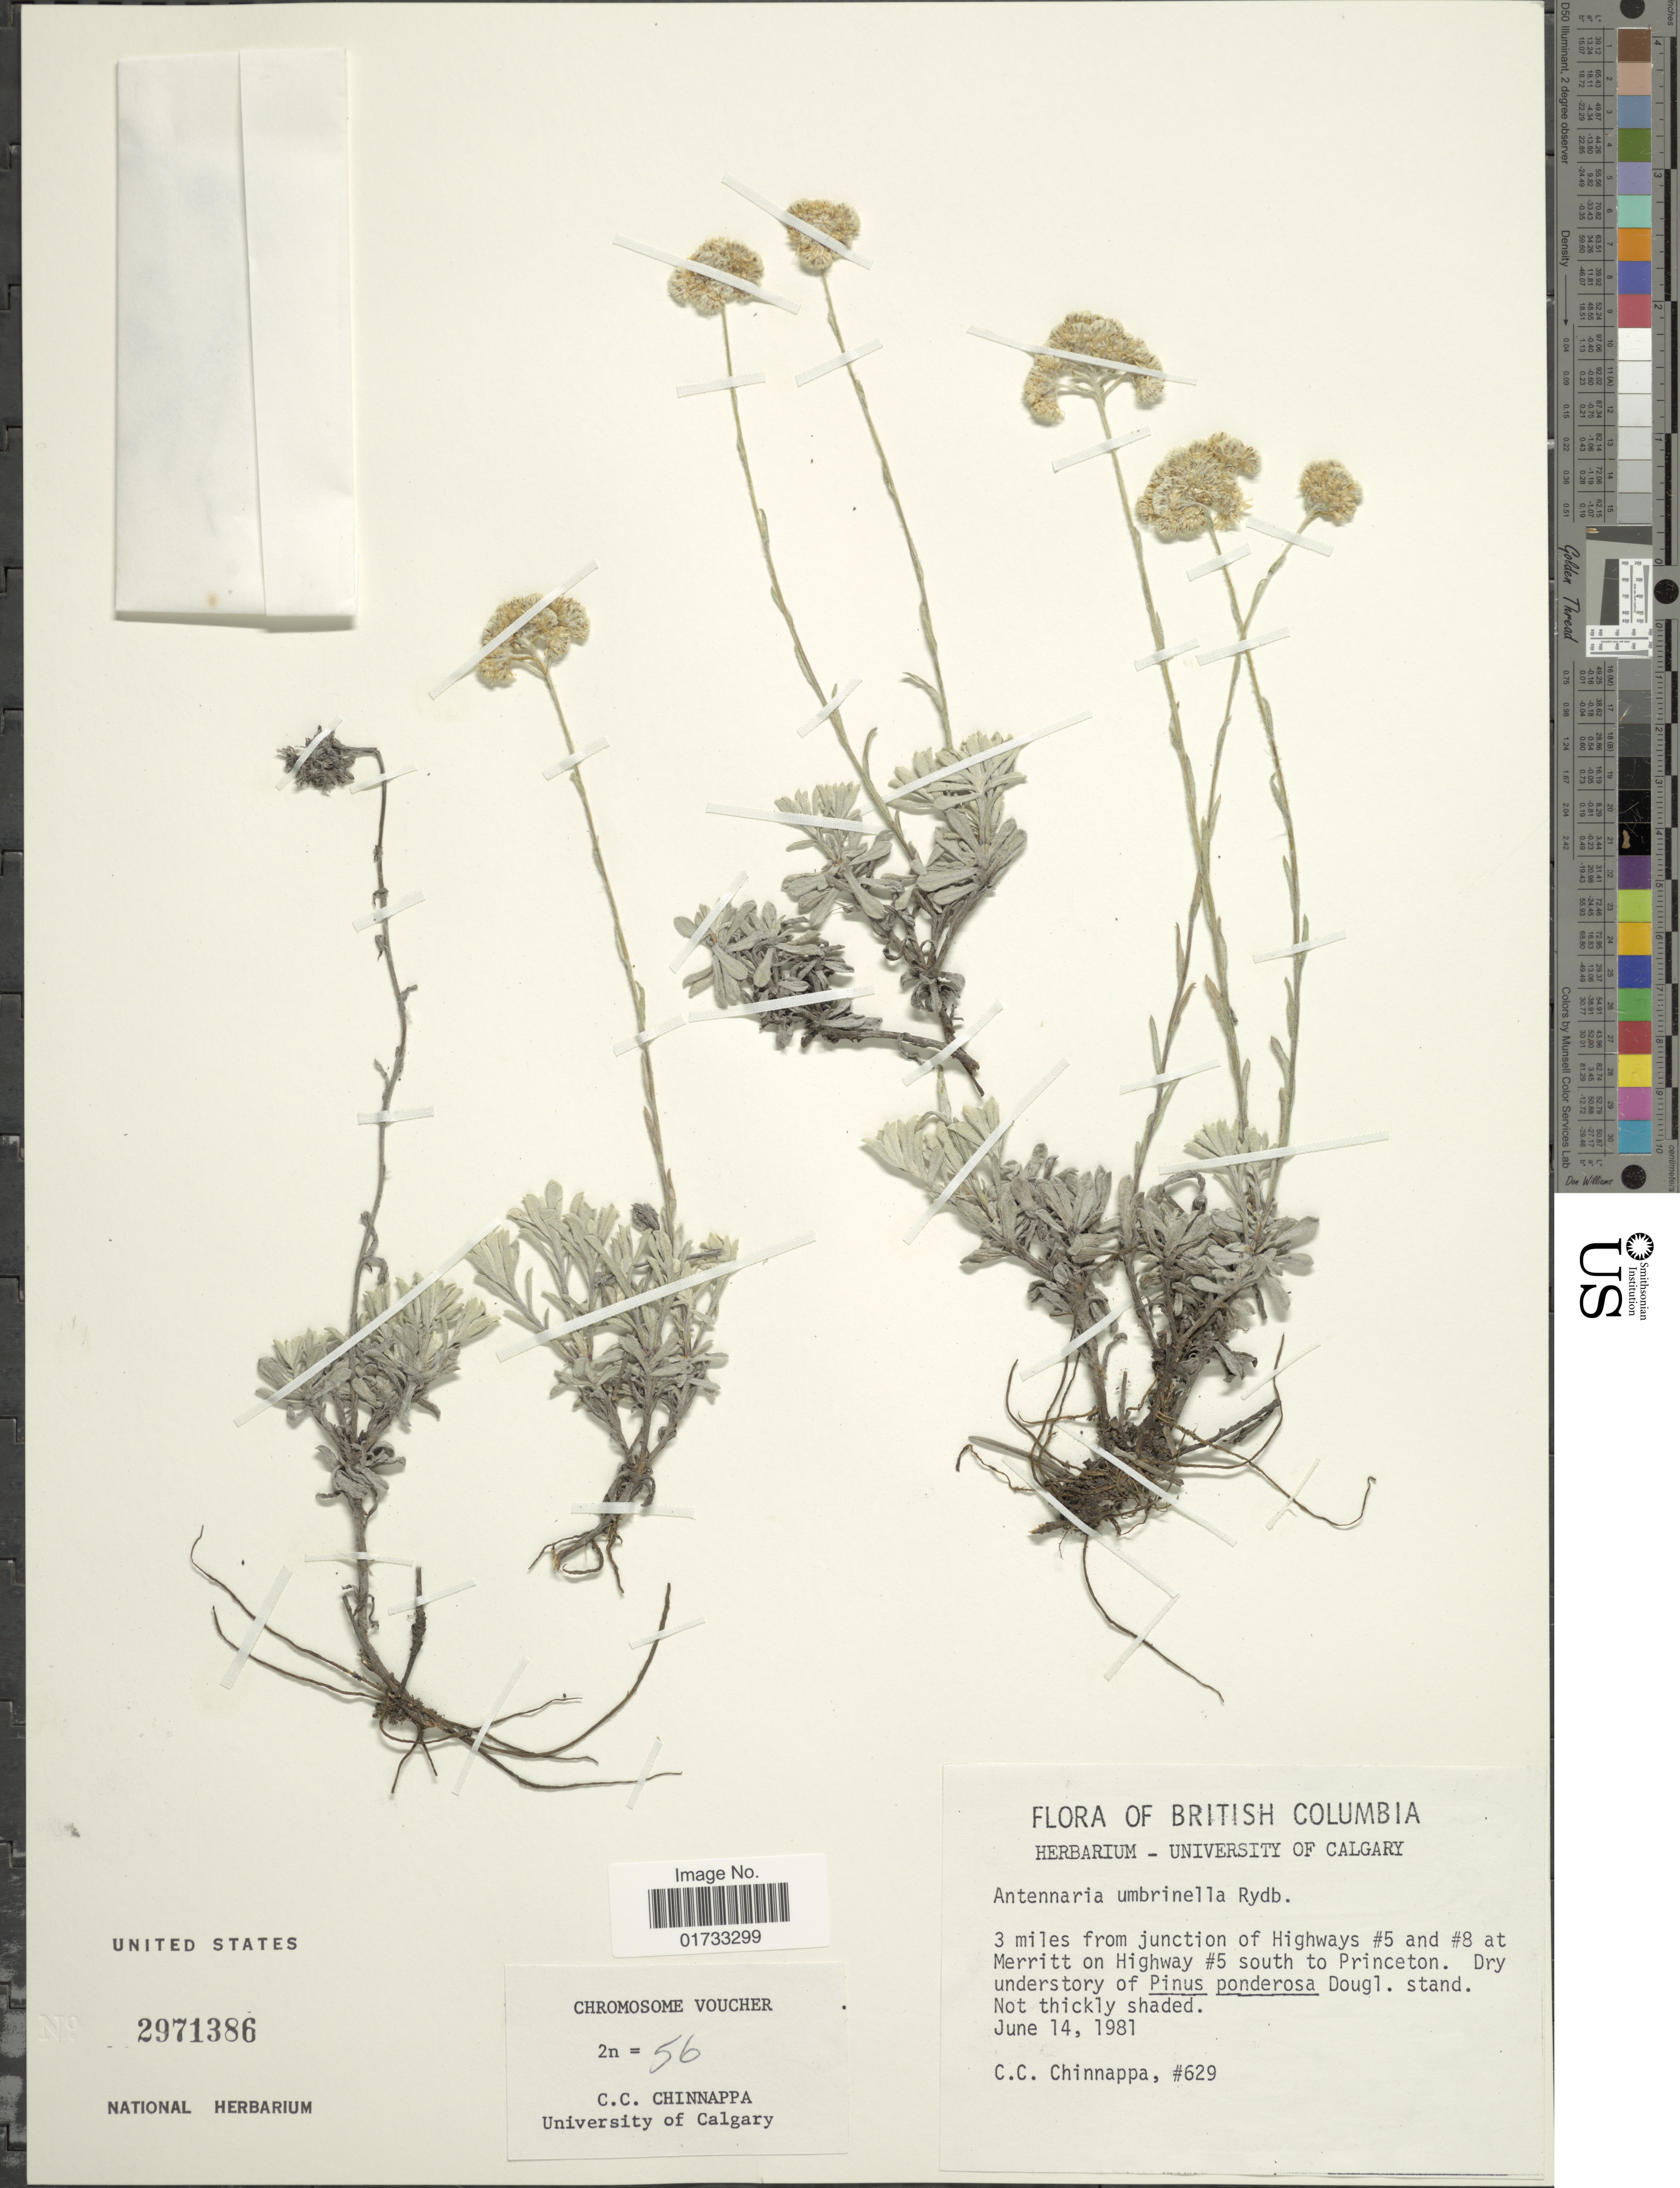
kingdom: Plantae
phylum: Tracheophyta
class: Magnoliopsida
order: Asterales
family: Asteraceae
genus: Antennaria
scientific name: Antennaria umbrinella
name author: Rydb.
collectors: C. Chinnappa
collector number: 629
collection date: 1981-06-14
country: Canada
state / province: British Columbia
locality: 3 miles from junction of Highways #5 and #8 at Merritt on Highway #5 south to Princeton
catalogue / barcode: US 2971386